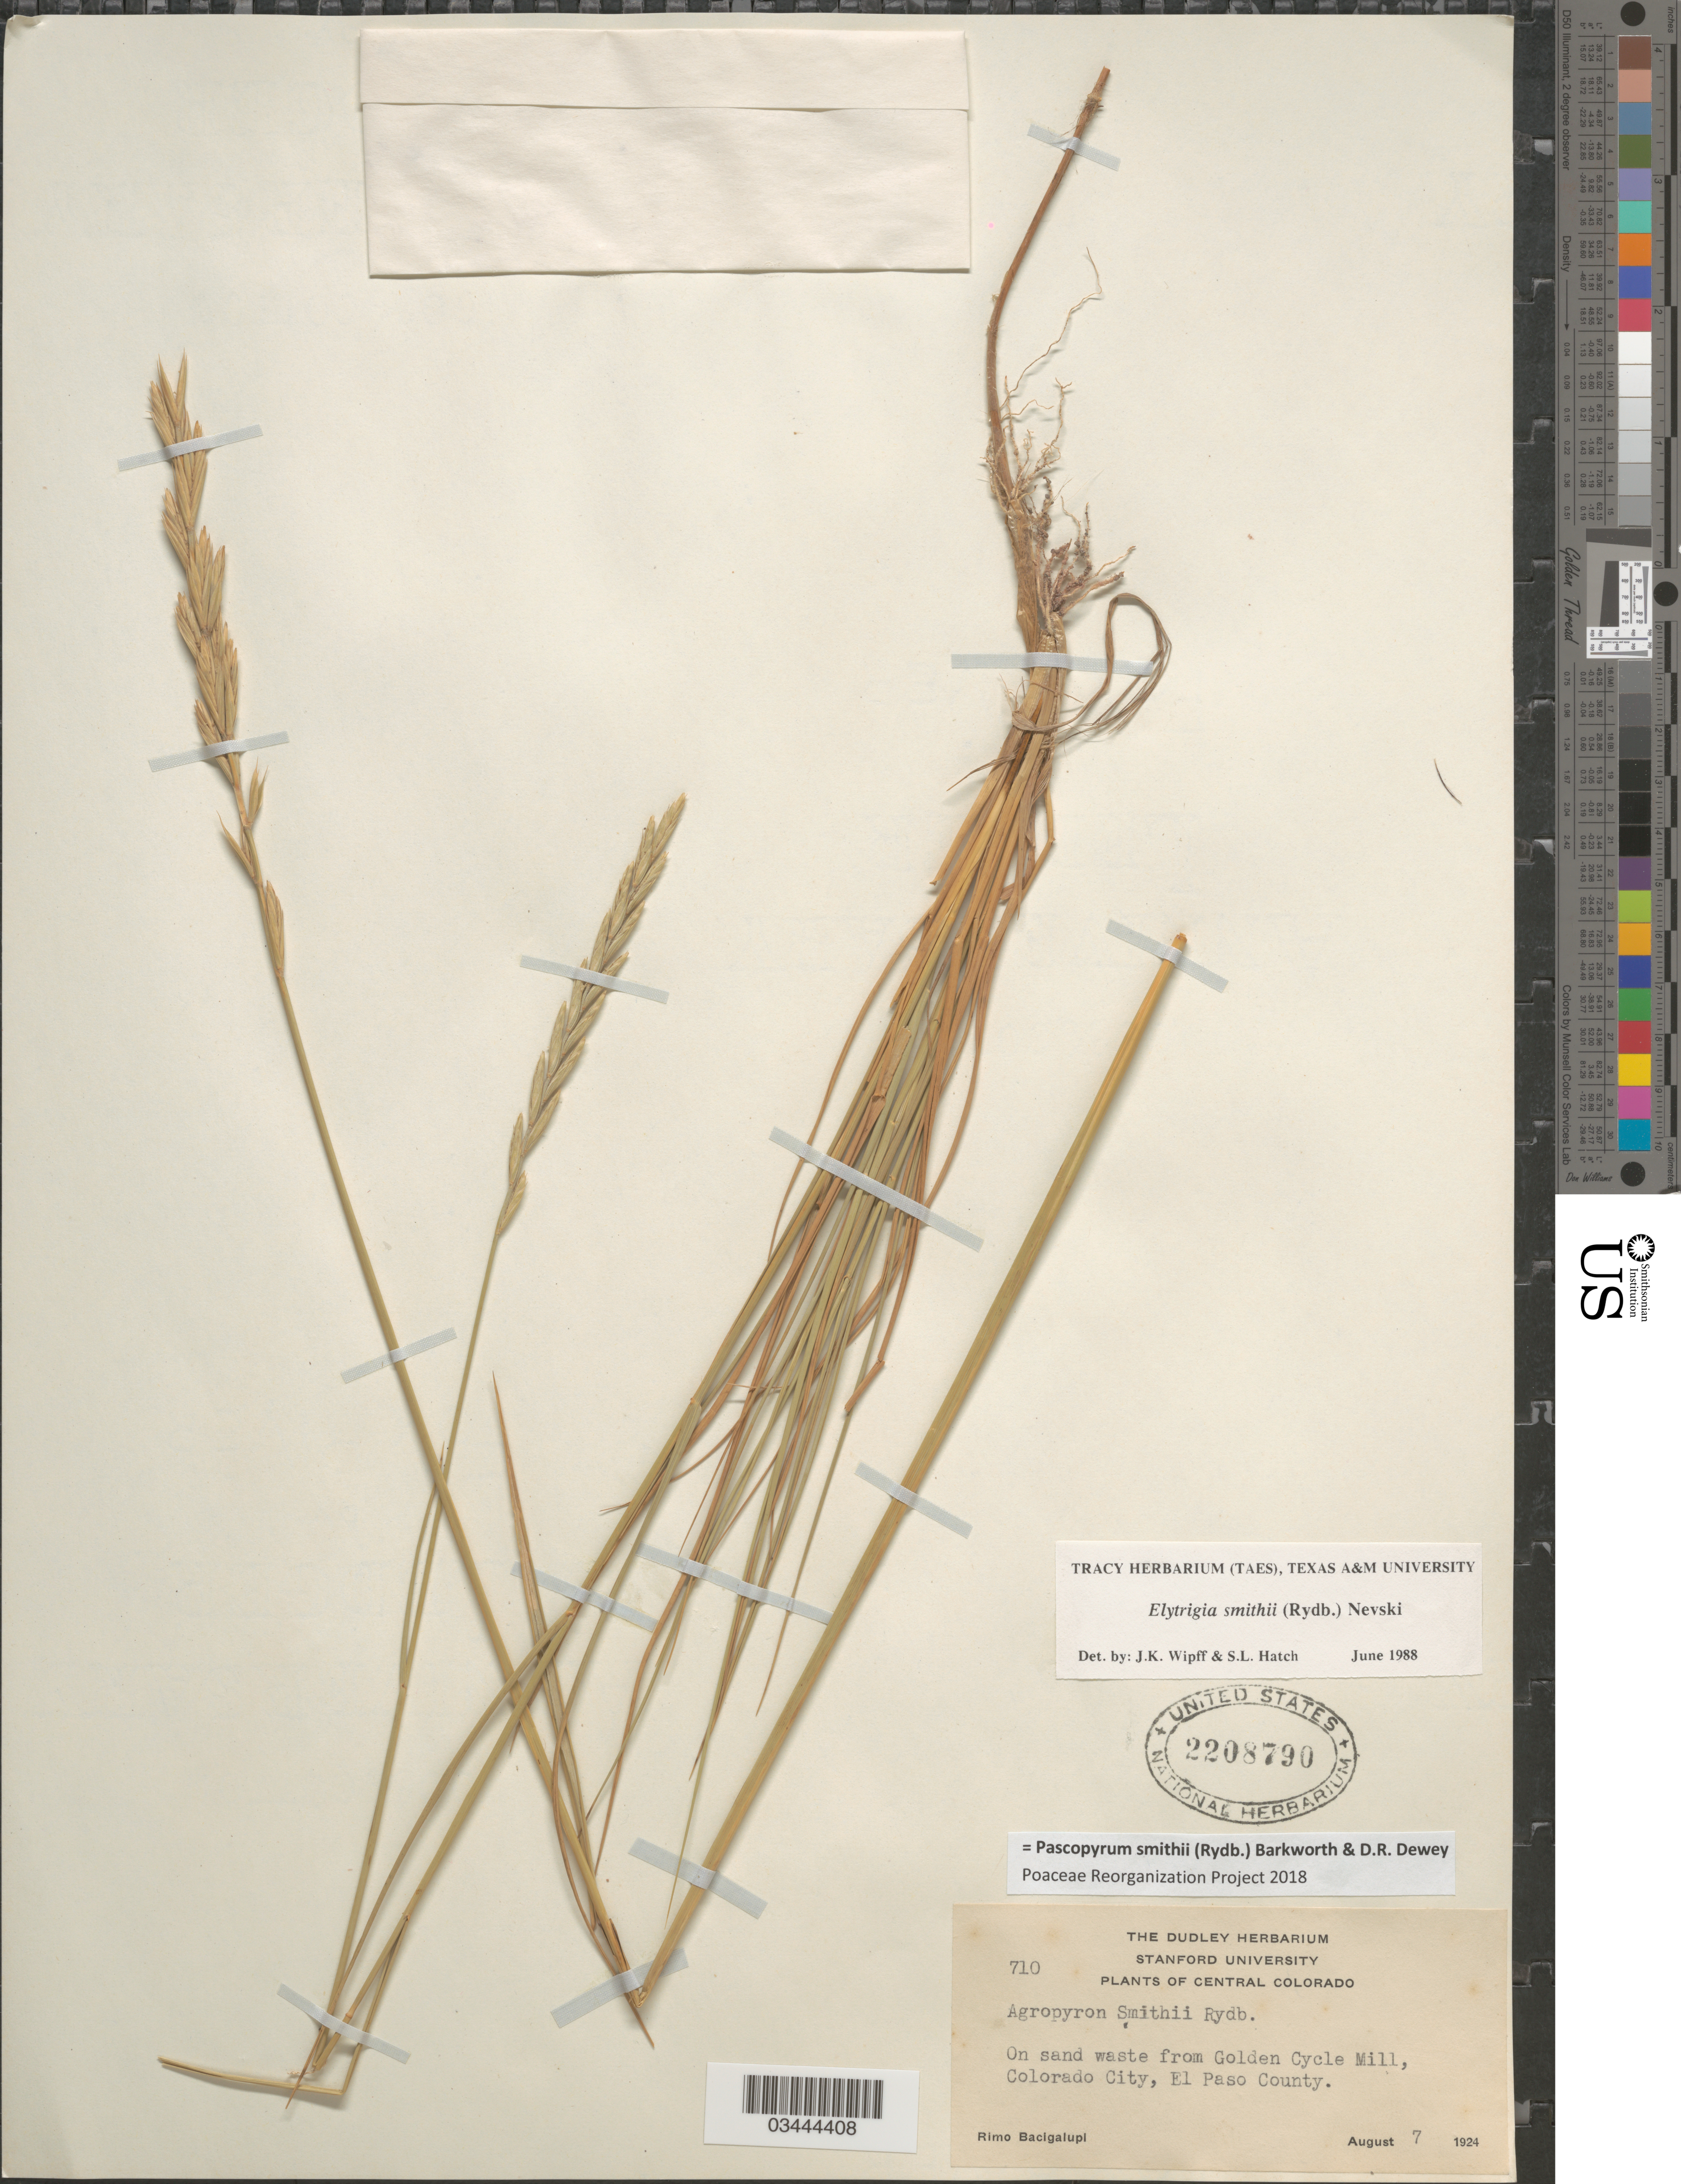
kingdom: Plantae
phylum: Tracheophyta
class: Liliopsida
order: Poales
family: Poaceae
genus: Pascopyrum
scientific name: Pascopyrum smithii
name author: (Rydb.) Barkworth & Dewey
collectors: R. Bacigalupi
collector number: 710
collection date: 1924-08-07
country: United States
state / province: Colorado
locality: Central Colorado. On sand waste from Golden Cycle Mill, Colorado City, El Paso County.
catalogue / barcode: US 2208790